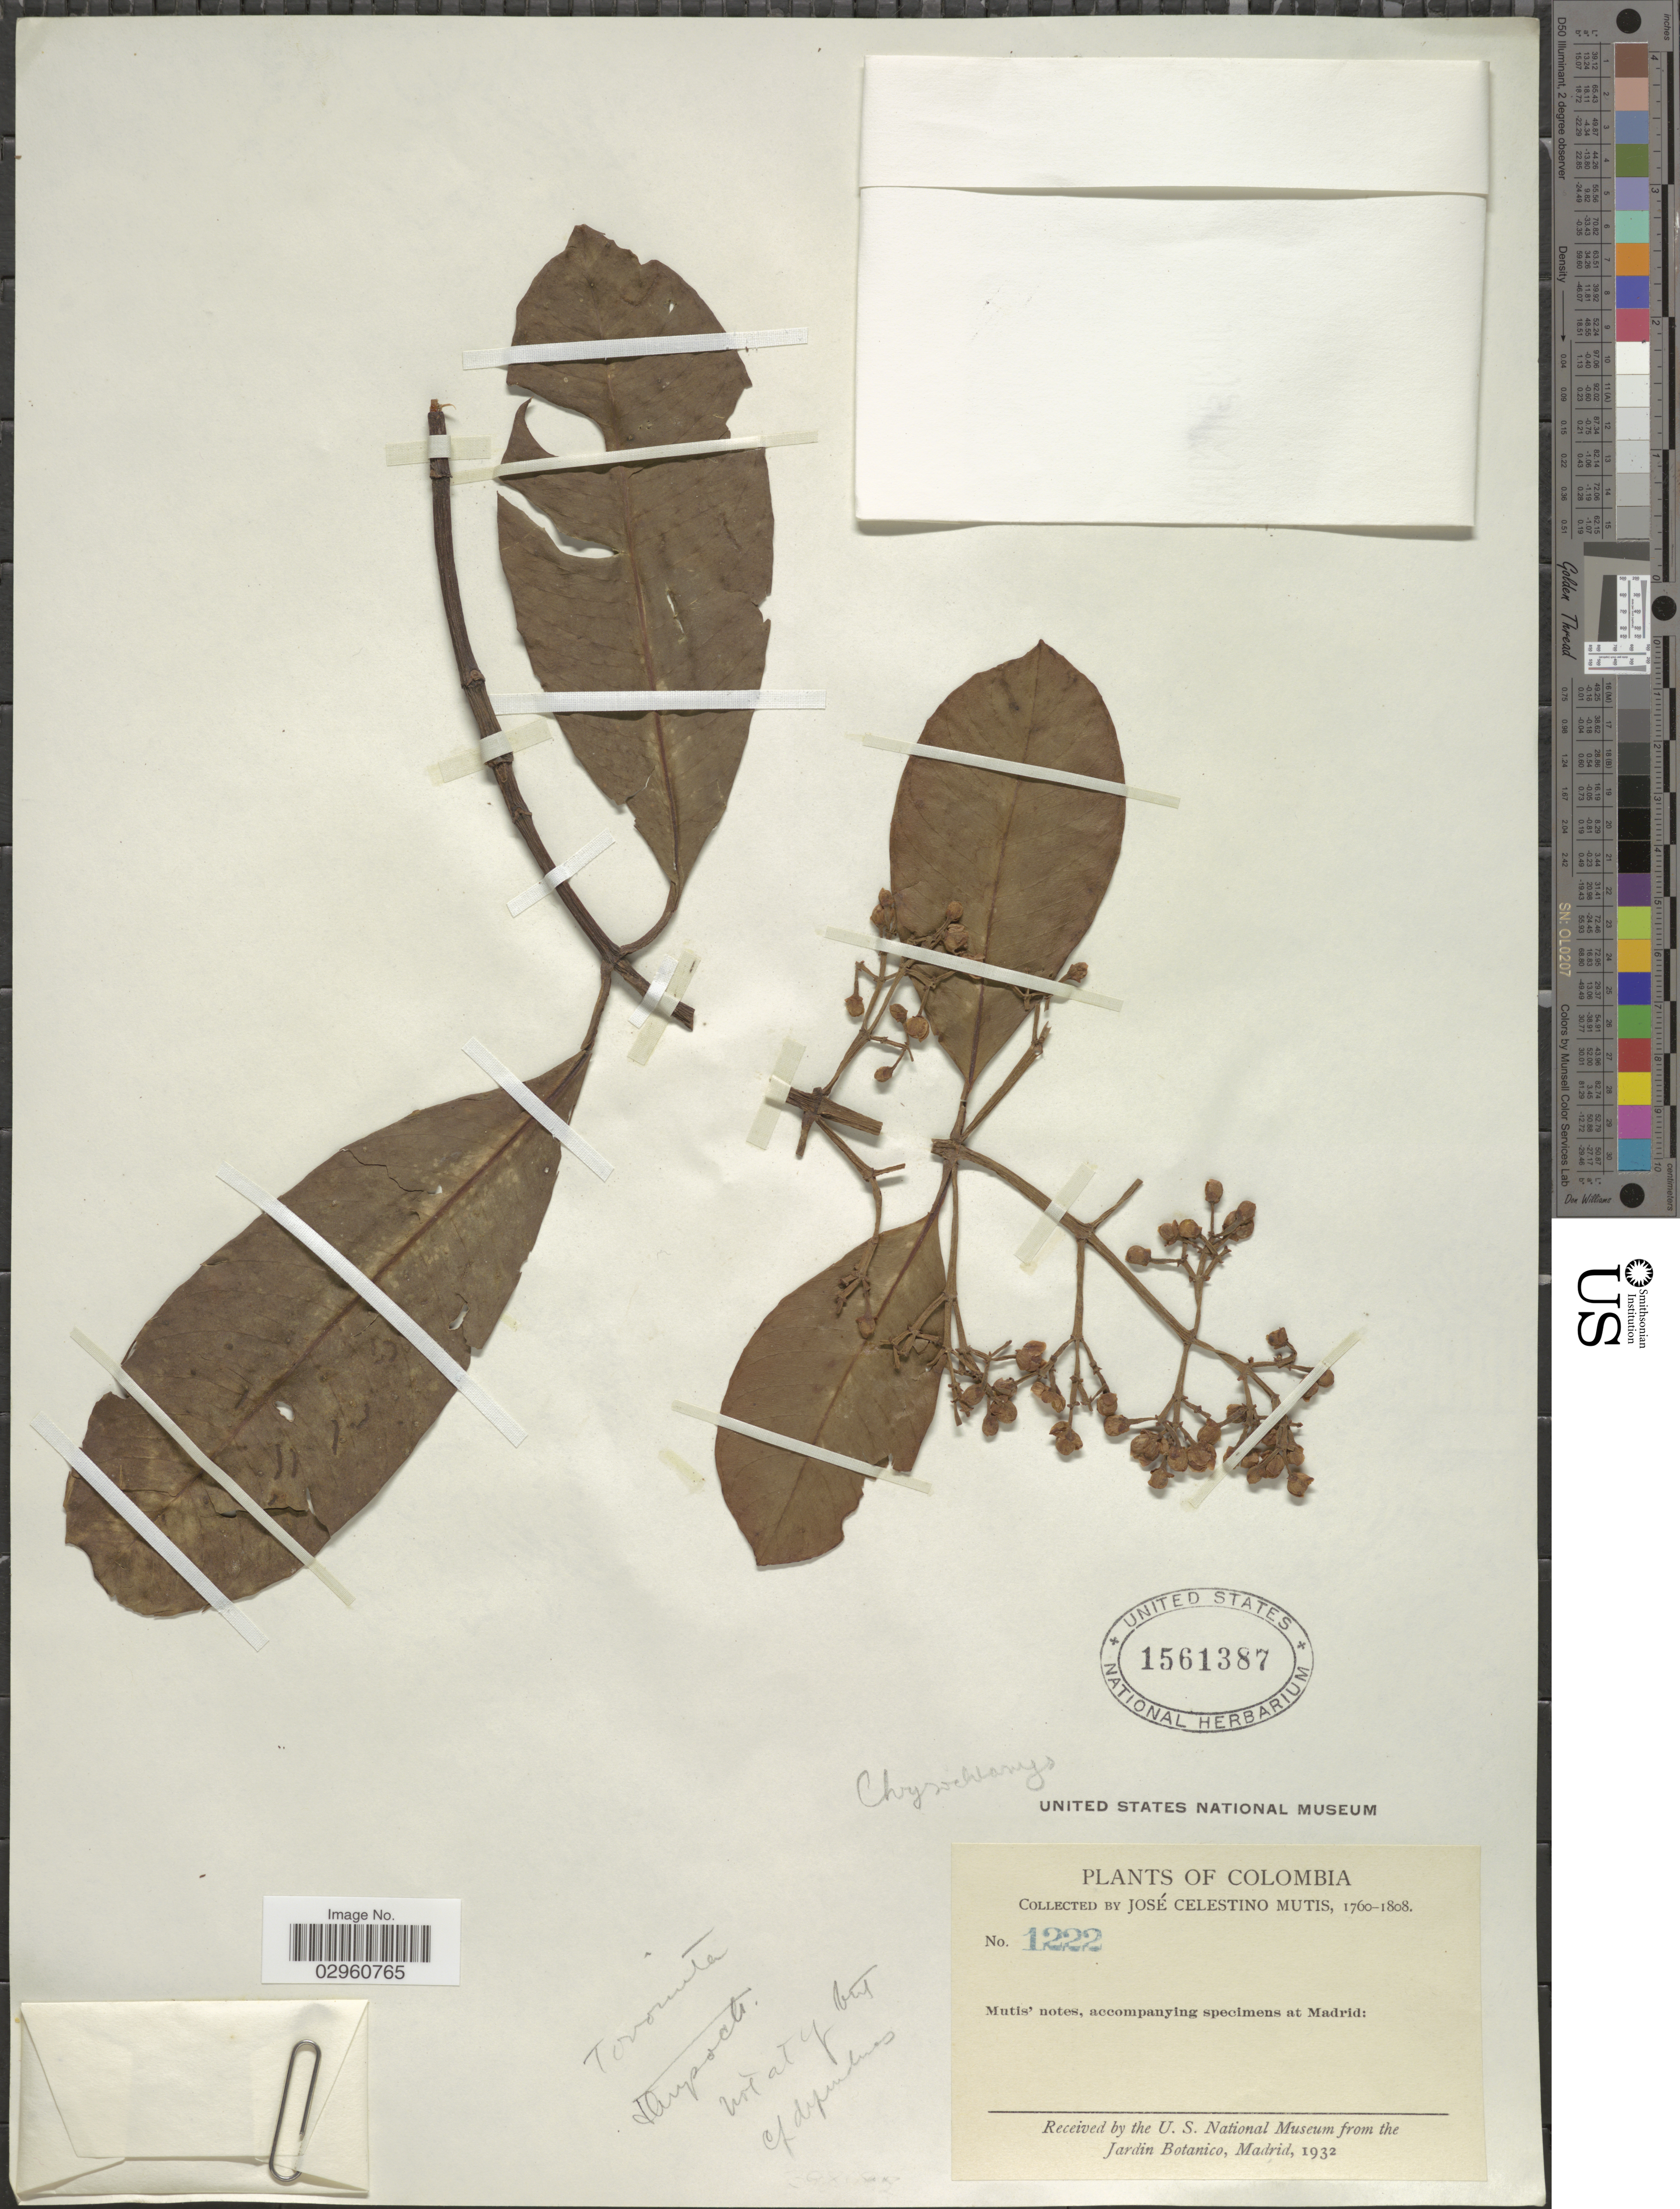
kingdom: Plantae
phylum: Tracheophyta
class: Magnoliopsida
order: Malpighiales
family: Clusiaceae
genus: Chrysochlamys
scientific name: Chrysochlamys sp.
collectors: J. C. B. Mutis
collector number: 1222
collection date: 1760/1808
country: Colombia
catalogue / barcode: US 1561387